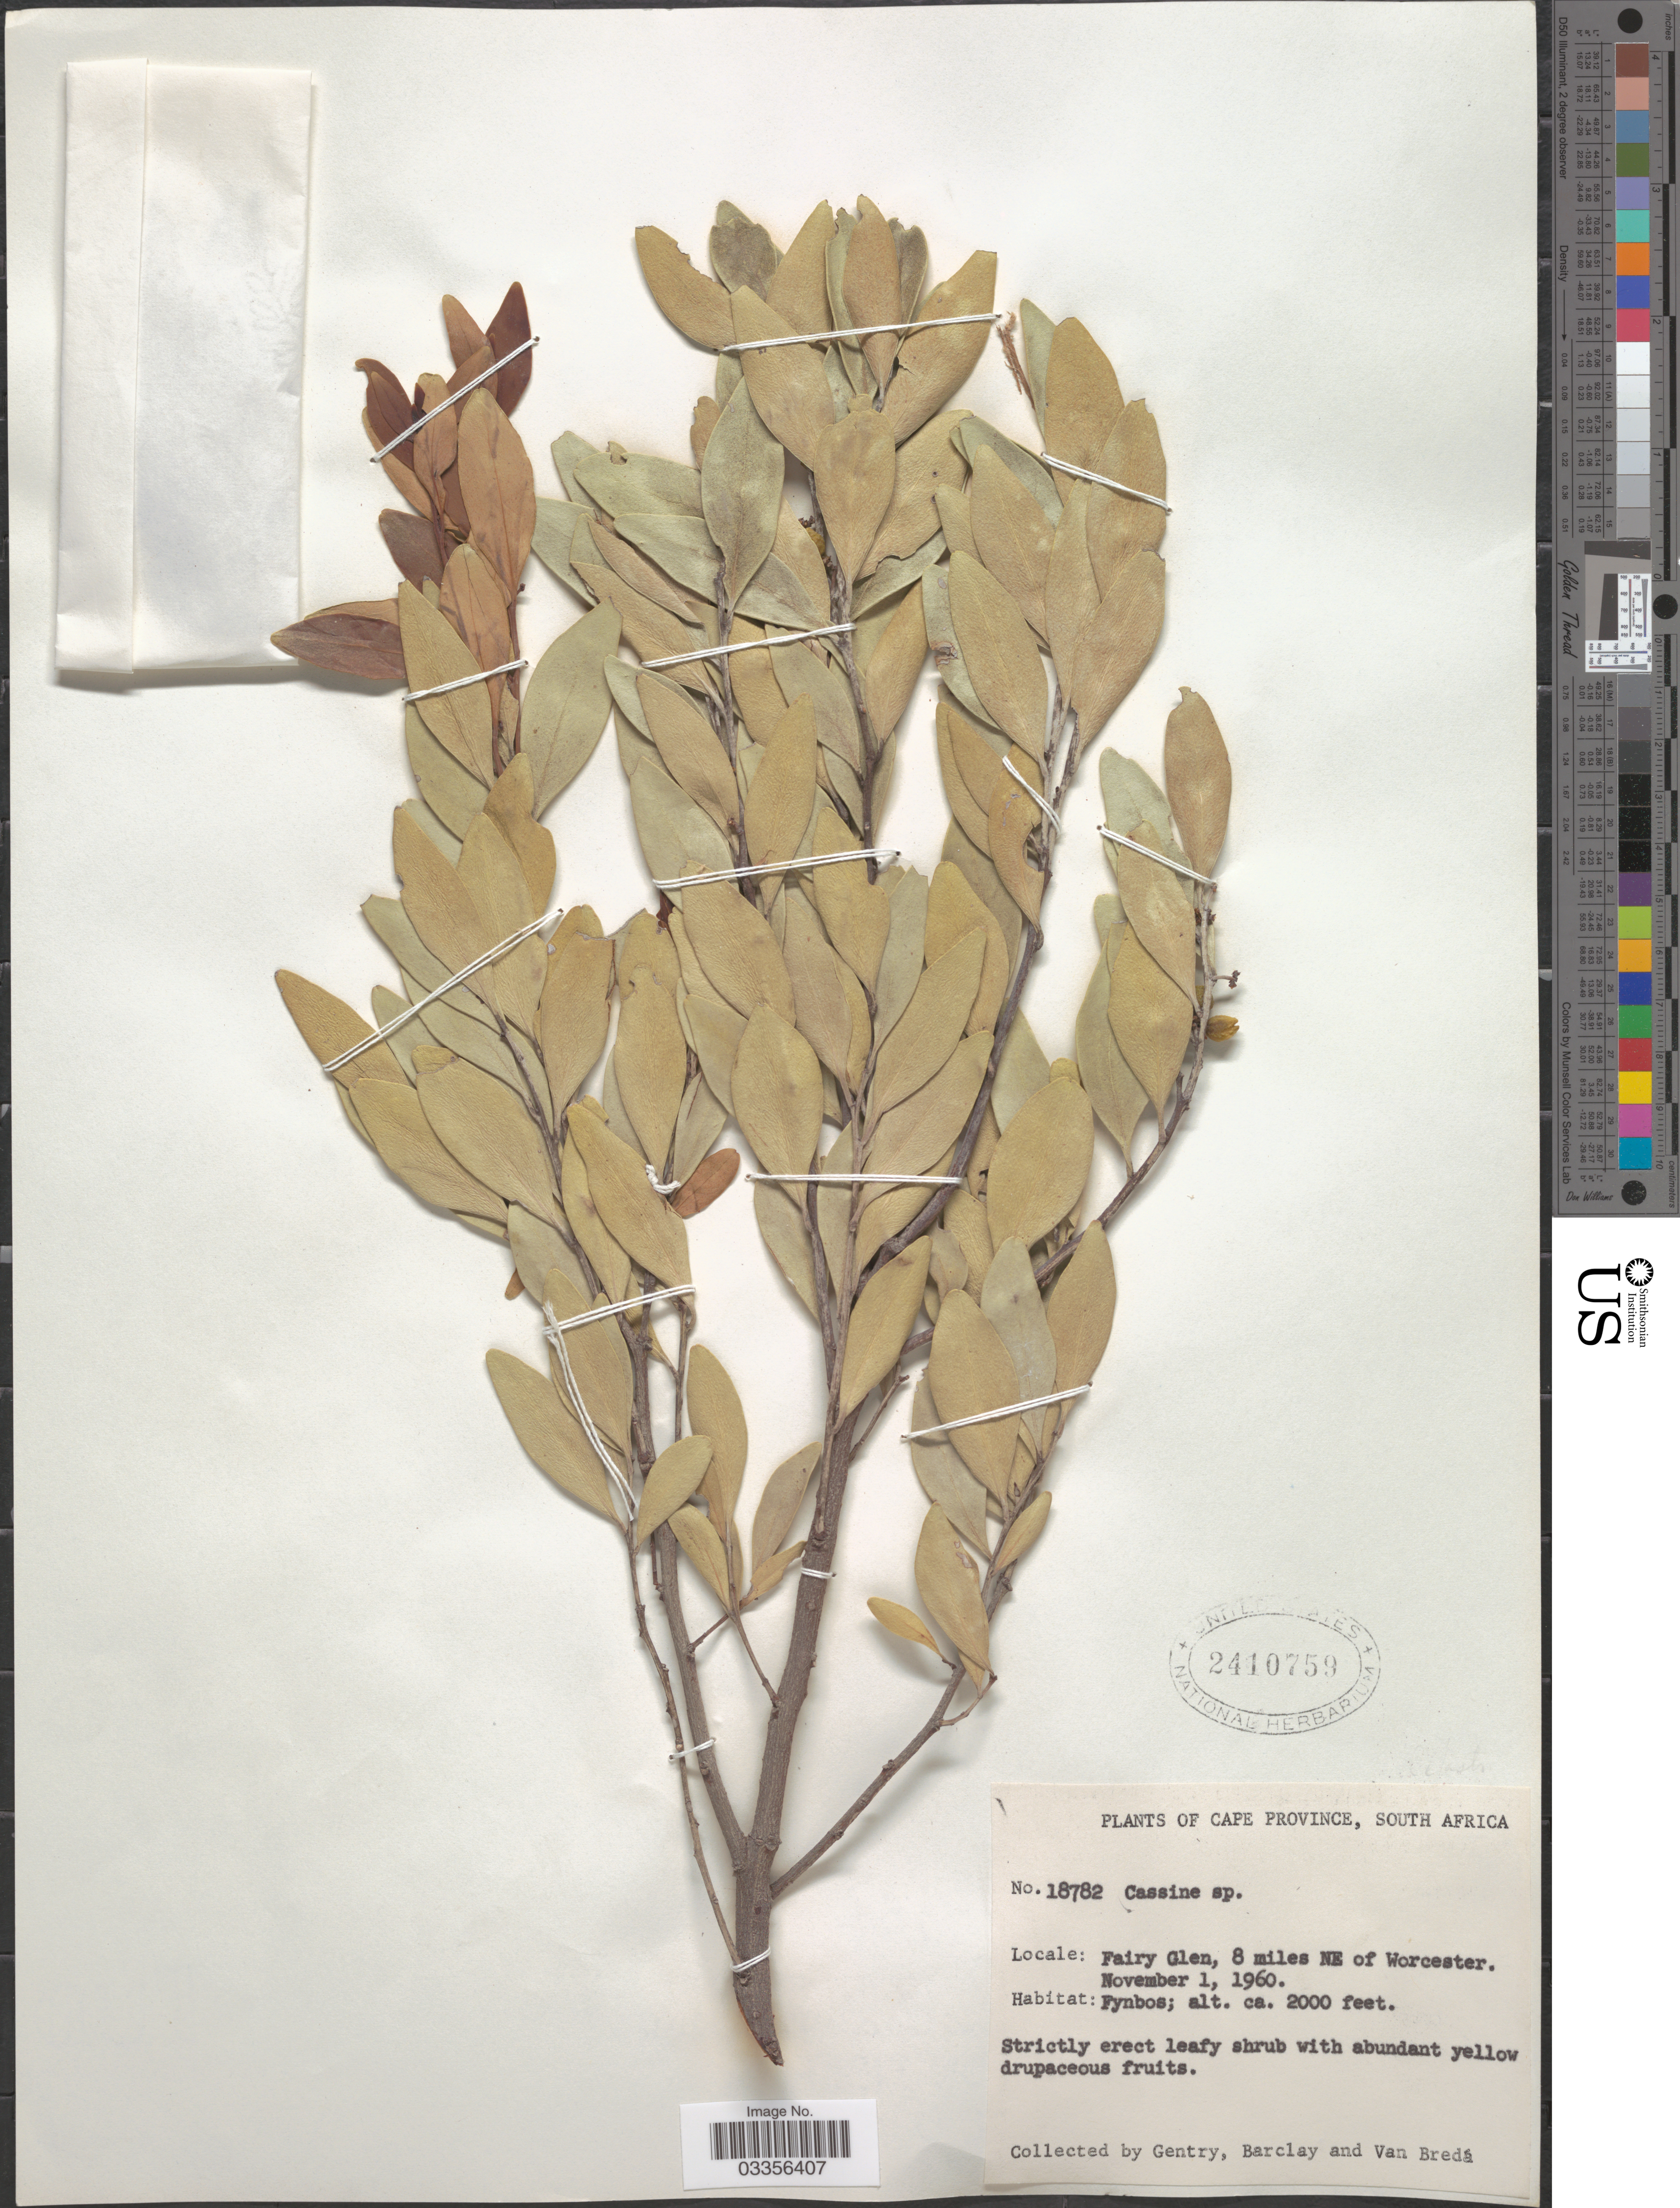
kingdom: Plantae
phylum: Tracheophyta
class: Magnoliopsida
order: Celastrales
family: Celastraceae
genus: Maytenus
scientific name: Maytenus oleoides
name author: (Lam.) Loes.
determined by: Strong, Mark T., (BOT), Smithsonian Institution - National Museum of Natural History (UNITED STATES)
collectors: Gentry, --, -- Barclay & Van Bredá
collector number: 18782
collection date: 1960-11-01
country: South Africa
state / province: Western Cape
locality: Fairy Glen, 8 miles NE of Worcester. Fynbos.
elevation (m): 610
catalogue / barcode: US 2410759